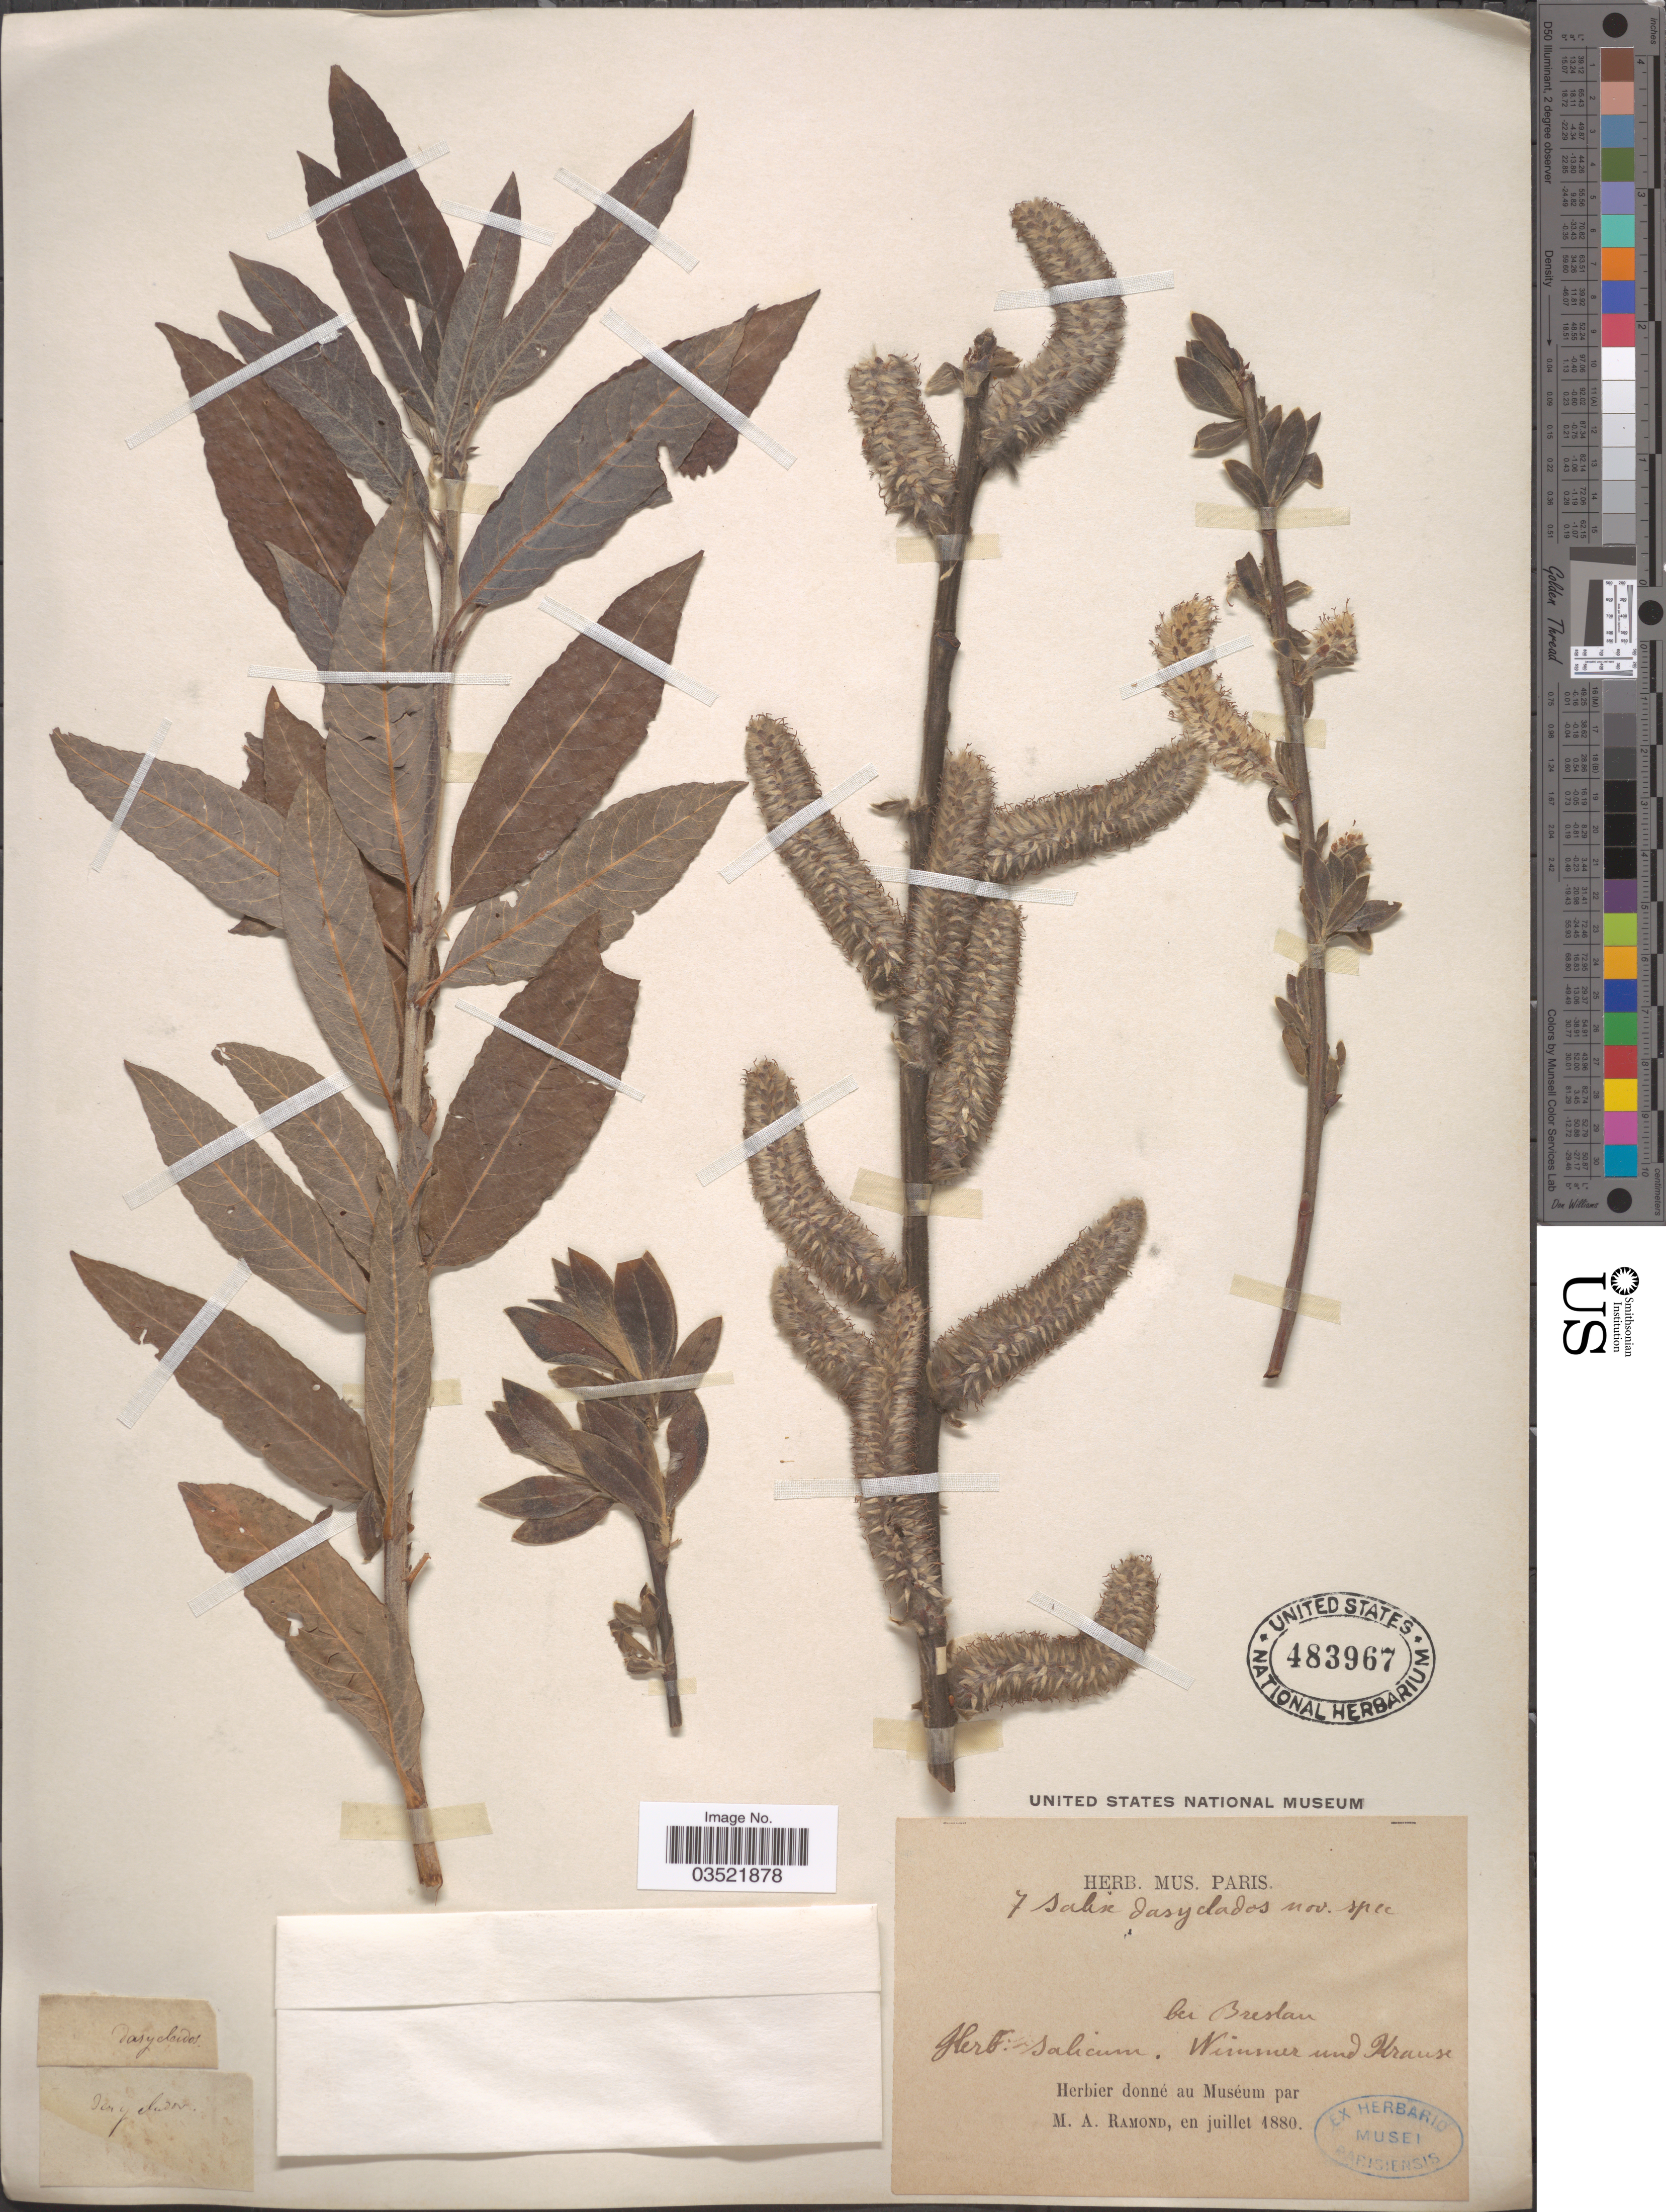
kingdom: Plantae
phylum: Tracheophyta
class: Magnoliopsida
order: Malpighiales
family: Salicaceae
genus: Salix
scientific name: Salix dasyclados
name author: Wimm.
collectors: Wimmer & -- Krause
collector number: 7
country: Poland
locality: Bei Breslau.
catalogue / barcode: US 483967